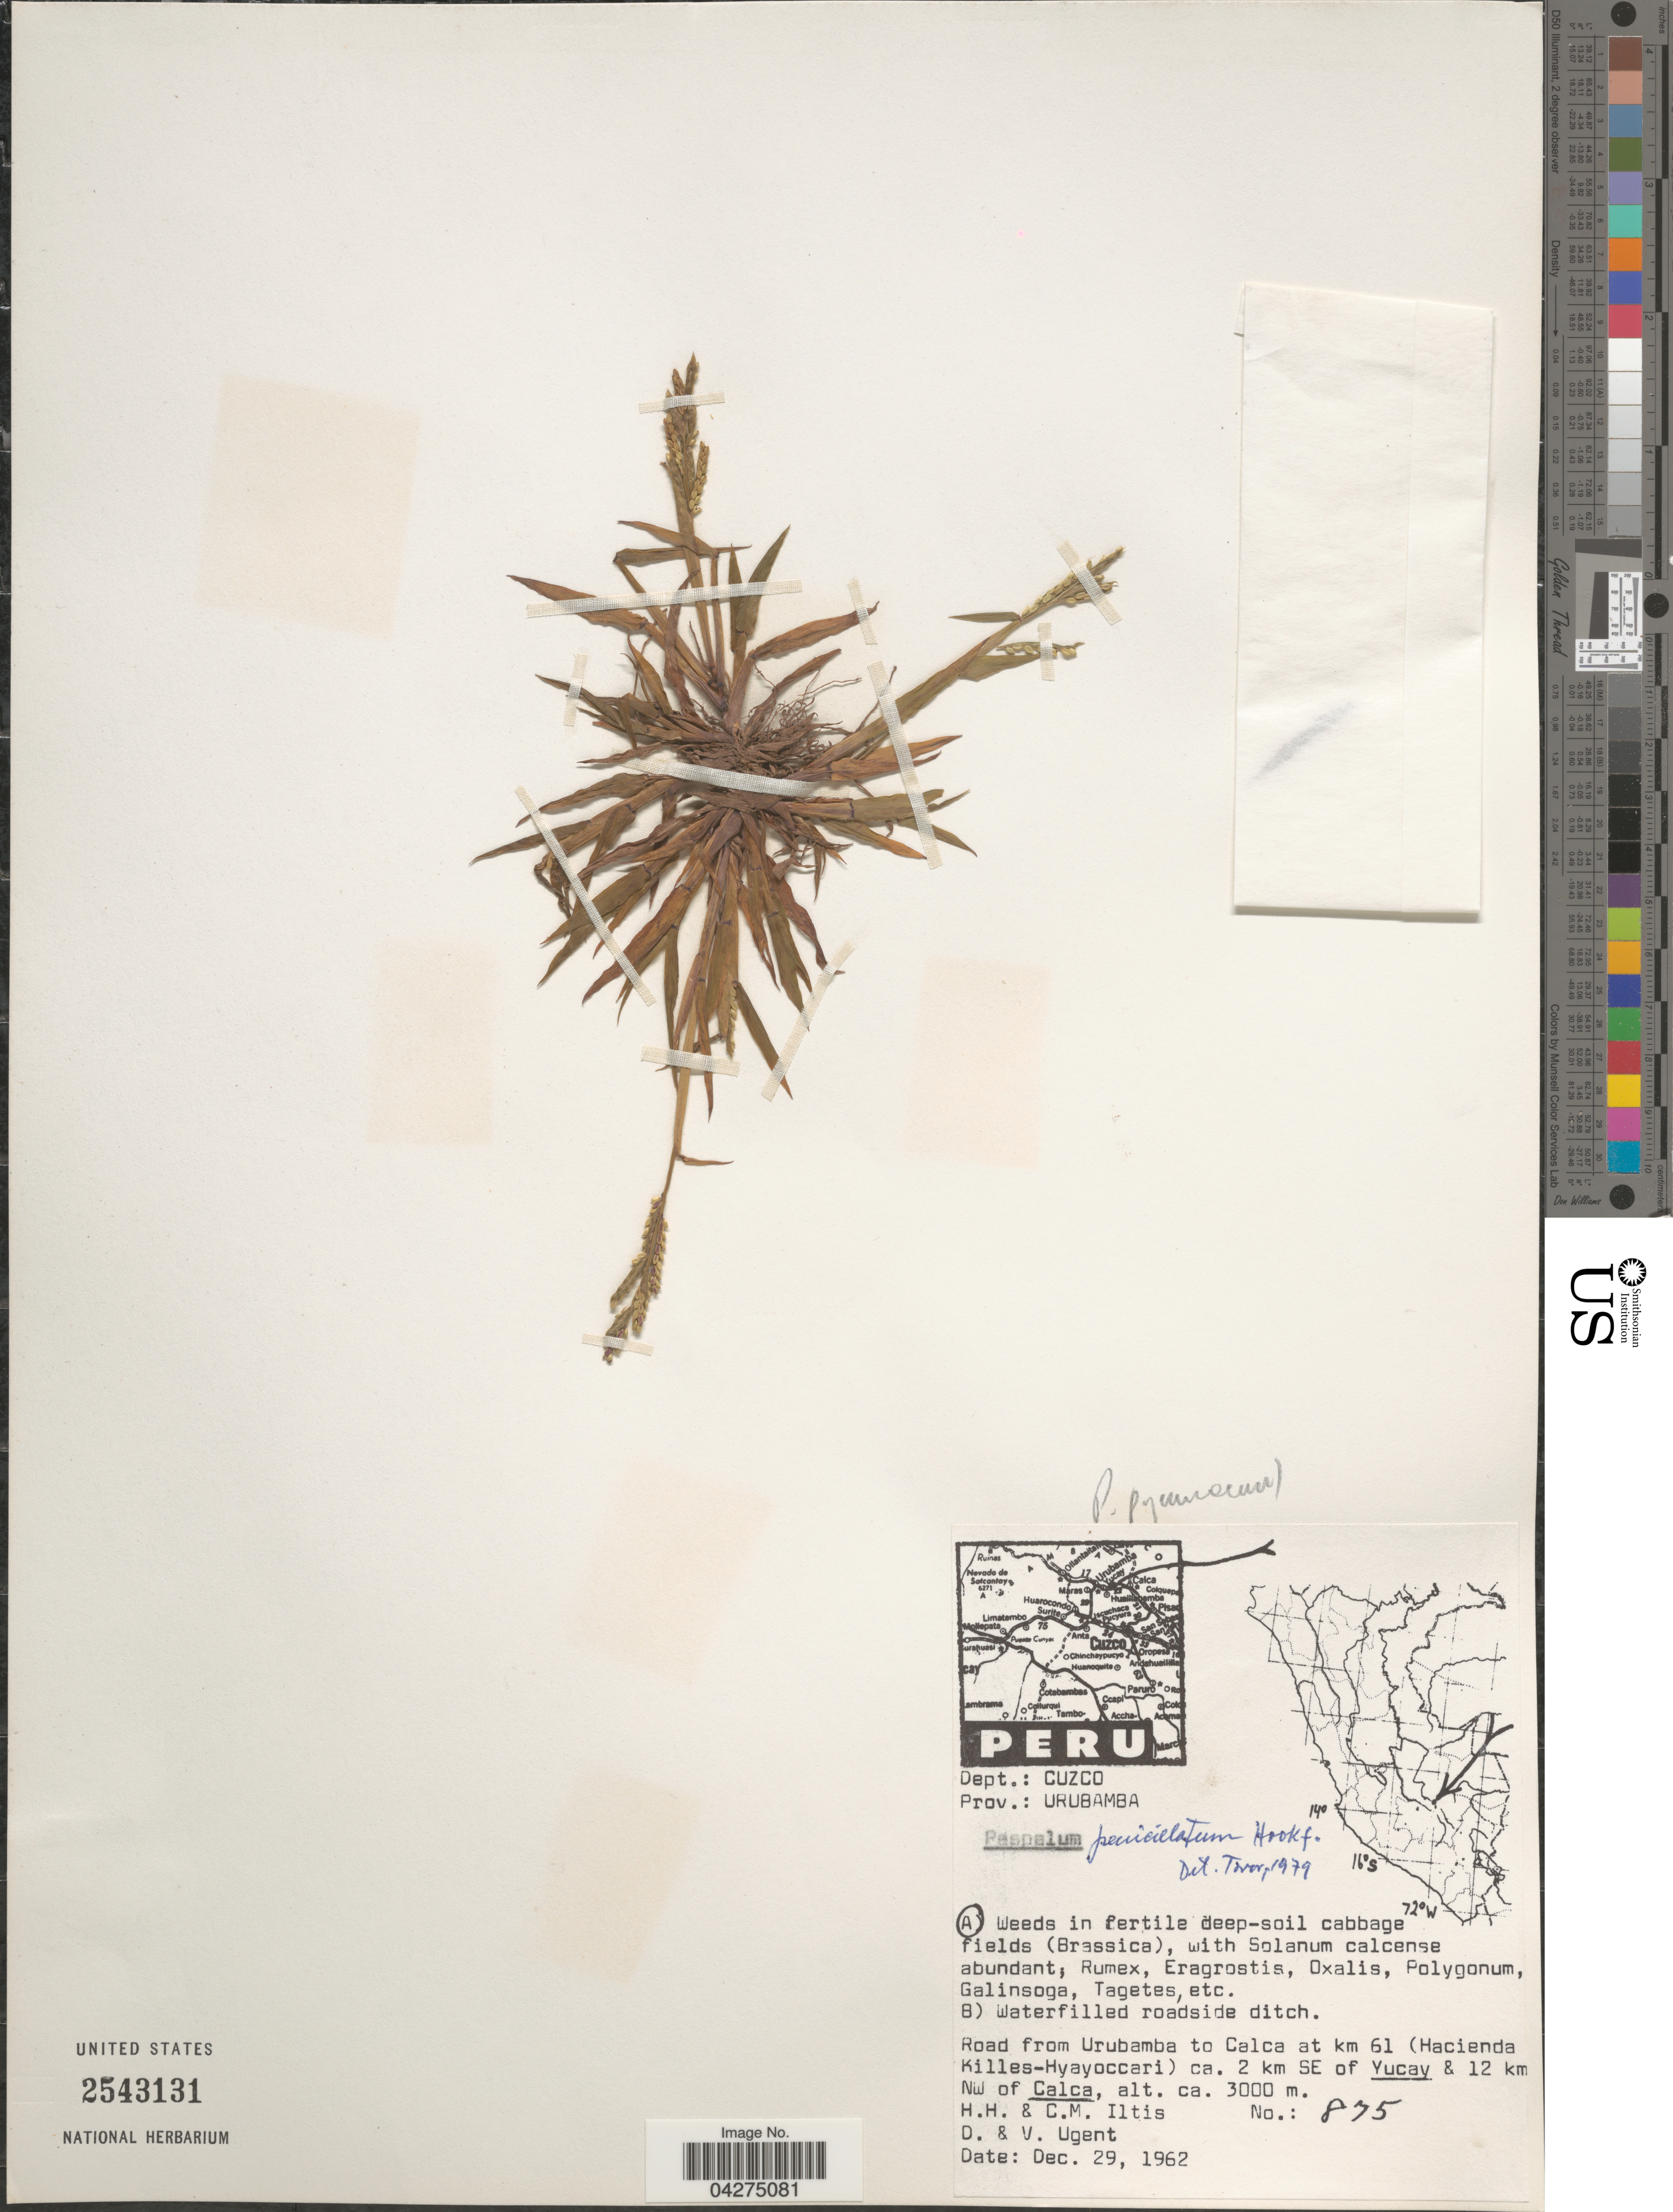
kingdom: Plantae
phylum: Tracheophyta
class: Liliopsida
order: Poales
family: Poaceae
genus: Paspalum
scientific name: Paspalum pygmaeum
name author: Hack.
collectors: H. H. Iltis, C. M Iltis, D. Ugent & V. Ugent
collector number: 875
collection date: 1962-12-29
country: Peru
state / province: Cusco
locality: Dept.: Cuzco. Prov.: Urubamba. Road from Urubamba to Calca at km 61 (Hacienda Killes-Hyayoccari) ca. 2 km SE of Yucay & 12 km NW of Calca.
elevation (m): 3000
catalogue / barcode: US 2543131